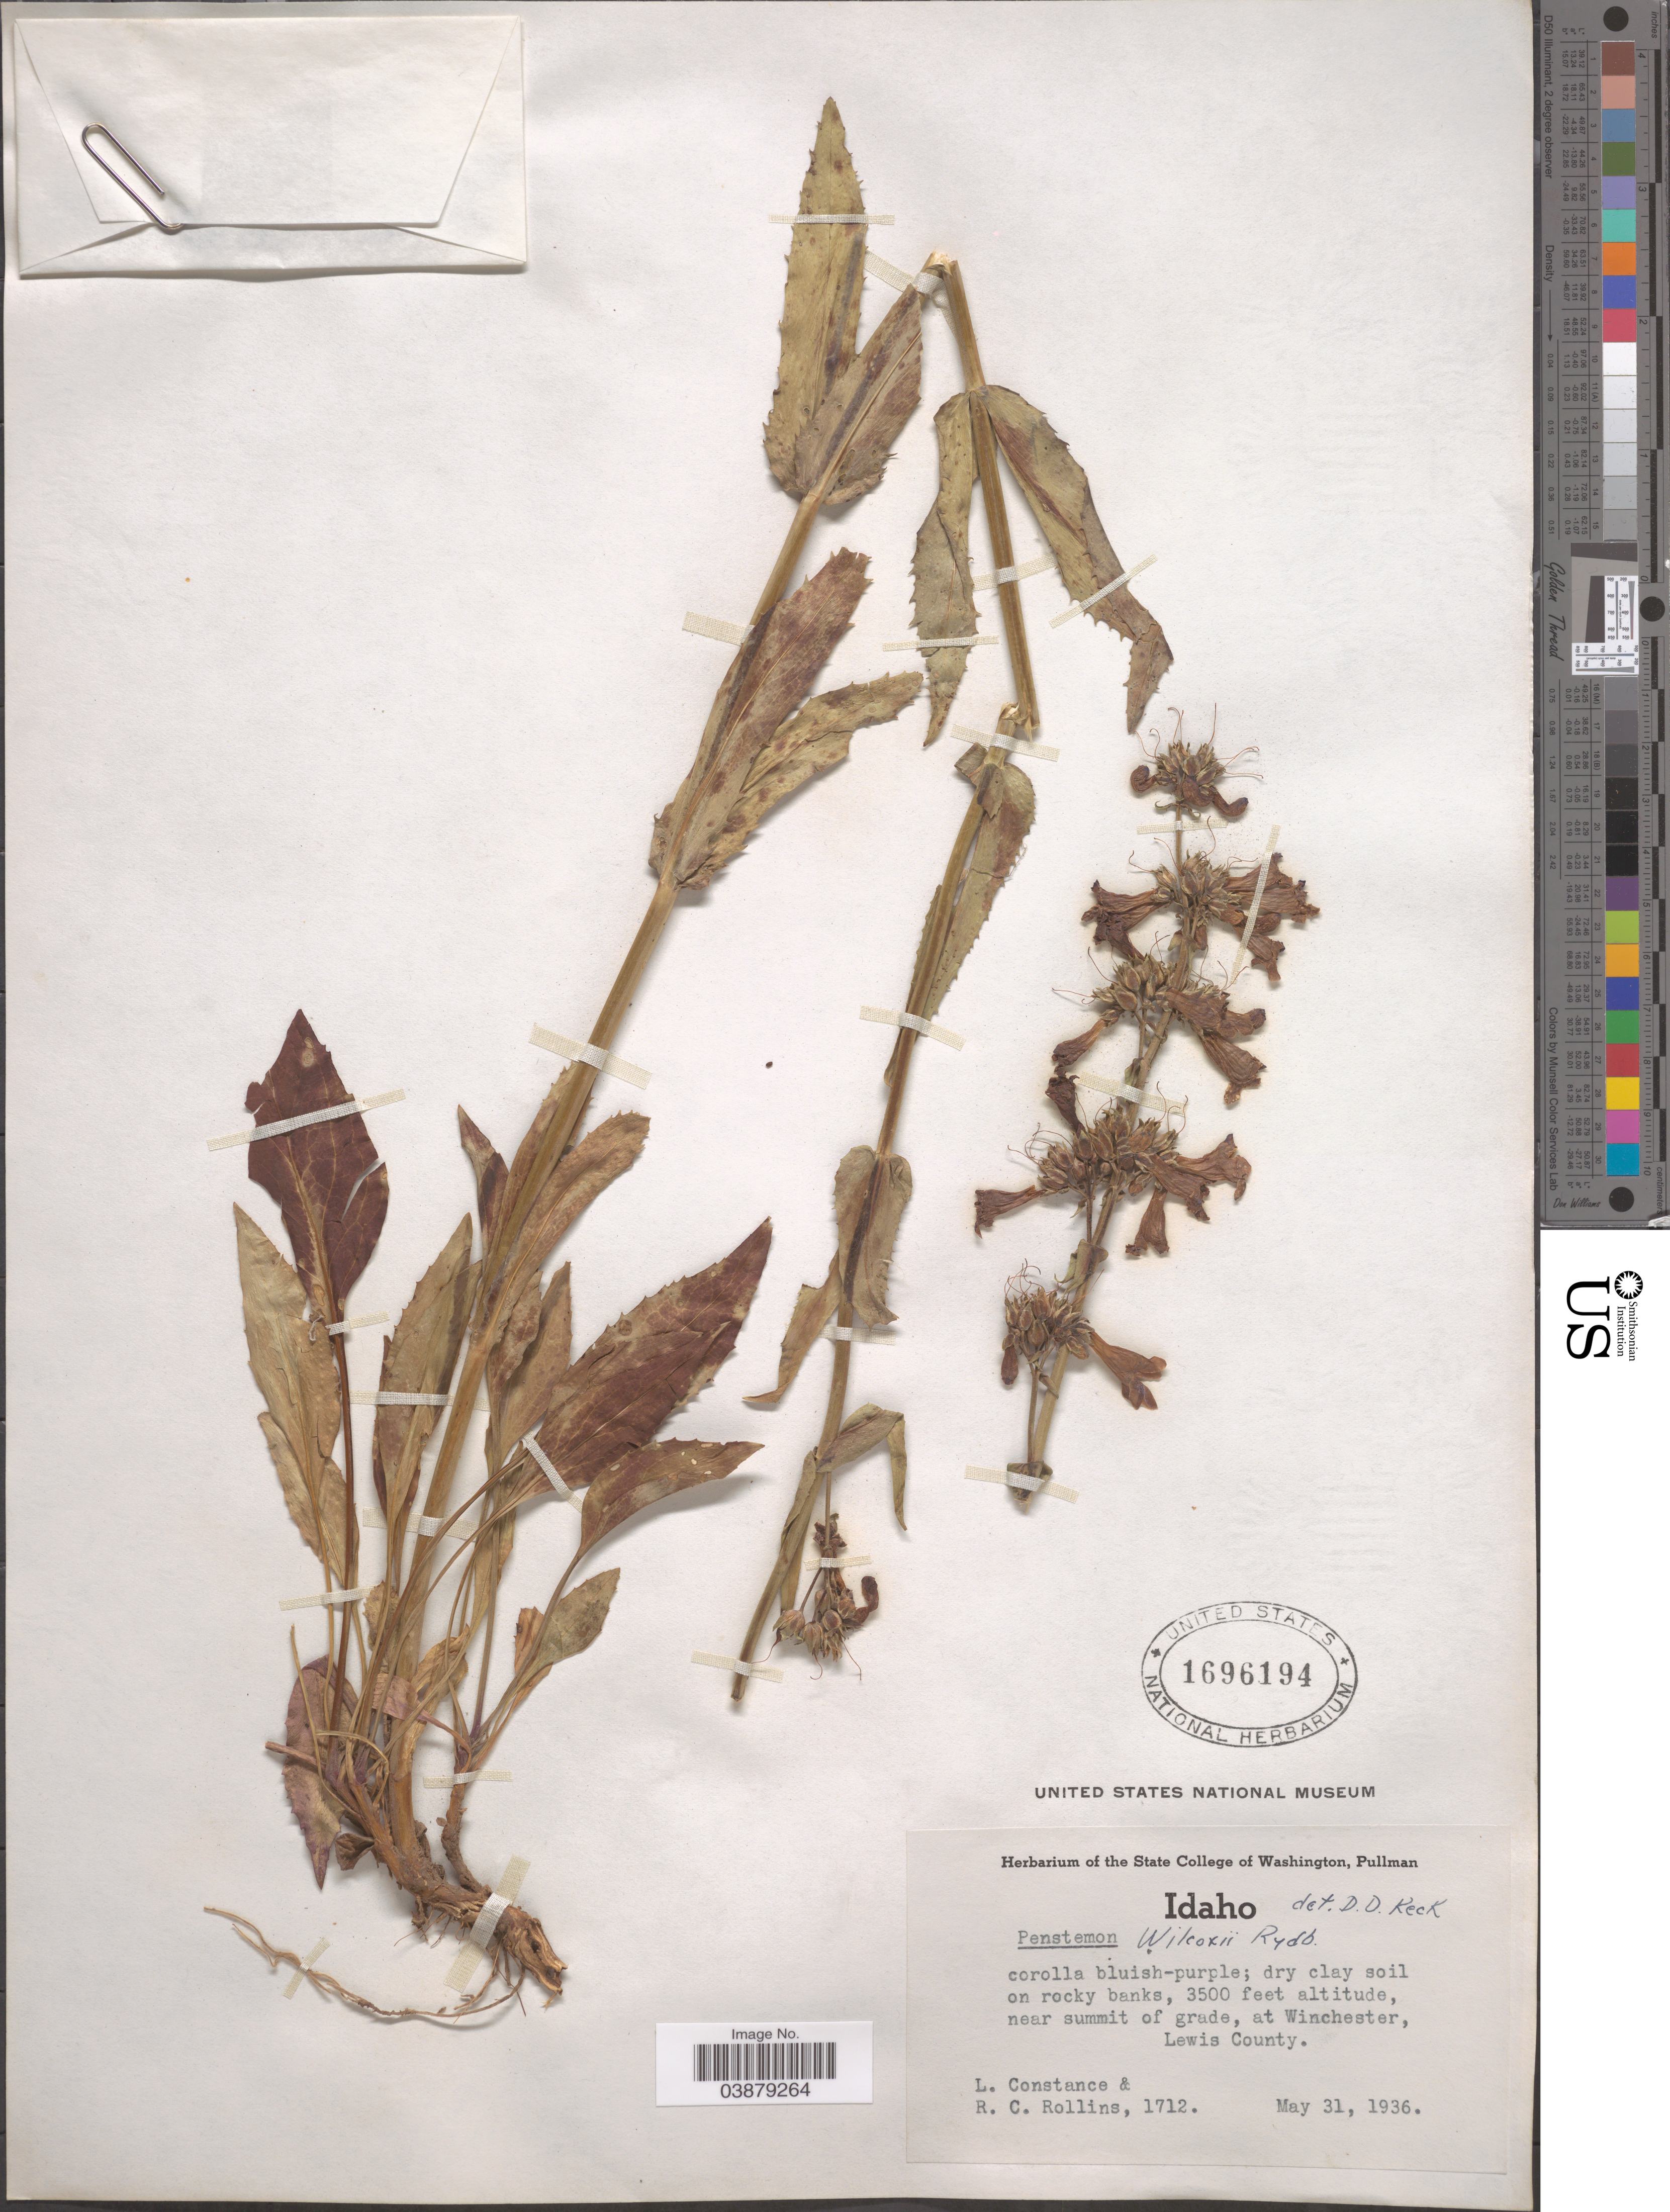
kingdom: Plantae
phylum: Tracheophyta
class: Magnoliopsida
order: Lamiales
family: Plantaginaceae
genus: Penstemon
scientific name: Penstemon wilcoxii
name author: Rydb.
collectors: L. Constance & R. C. Rollins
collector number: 1712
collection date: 1936-05-31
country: United States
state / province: Idaho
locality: Near summit of grade, at Winchester, Lewis County.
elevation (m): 1067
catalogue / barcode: US 1696194